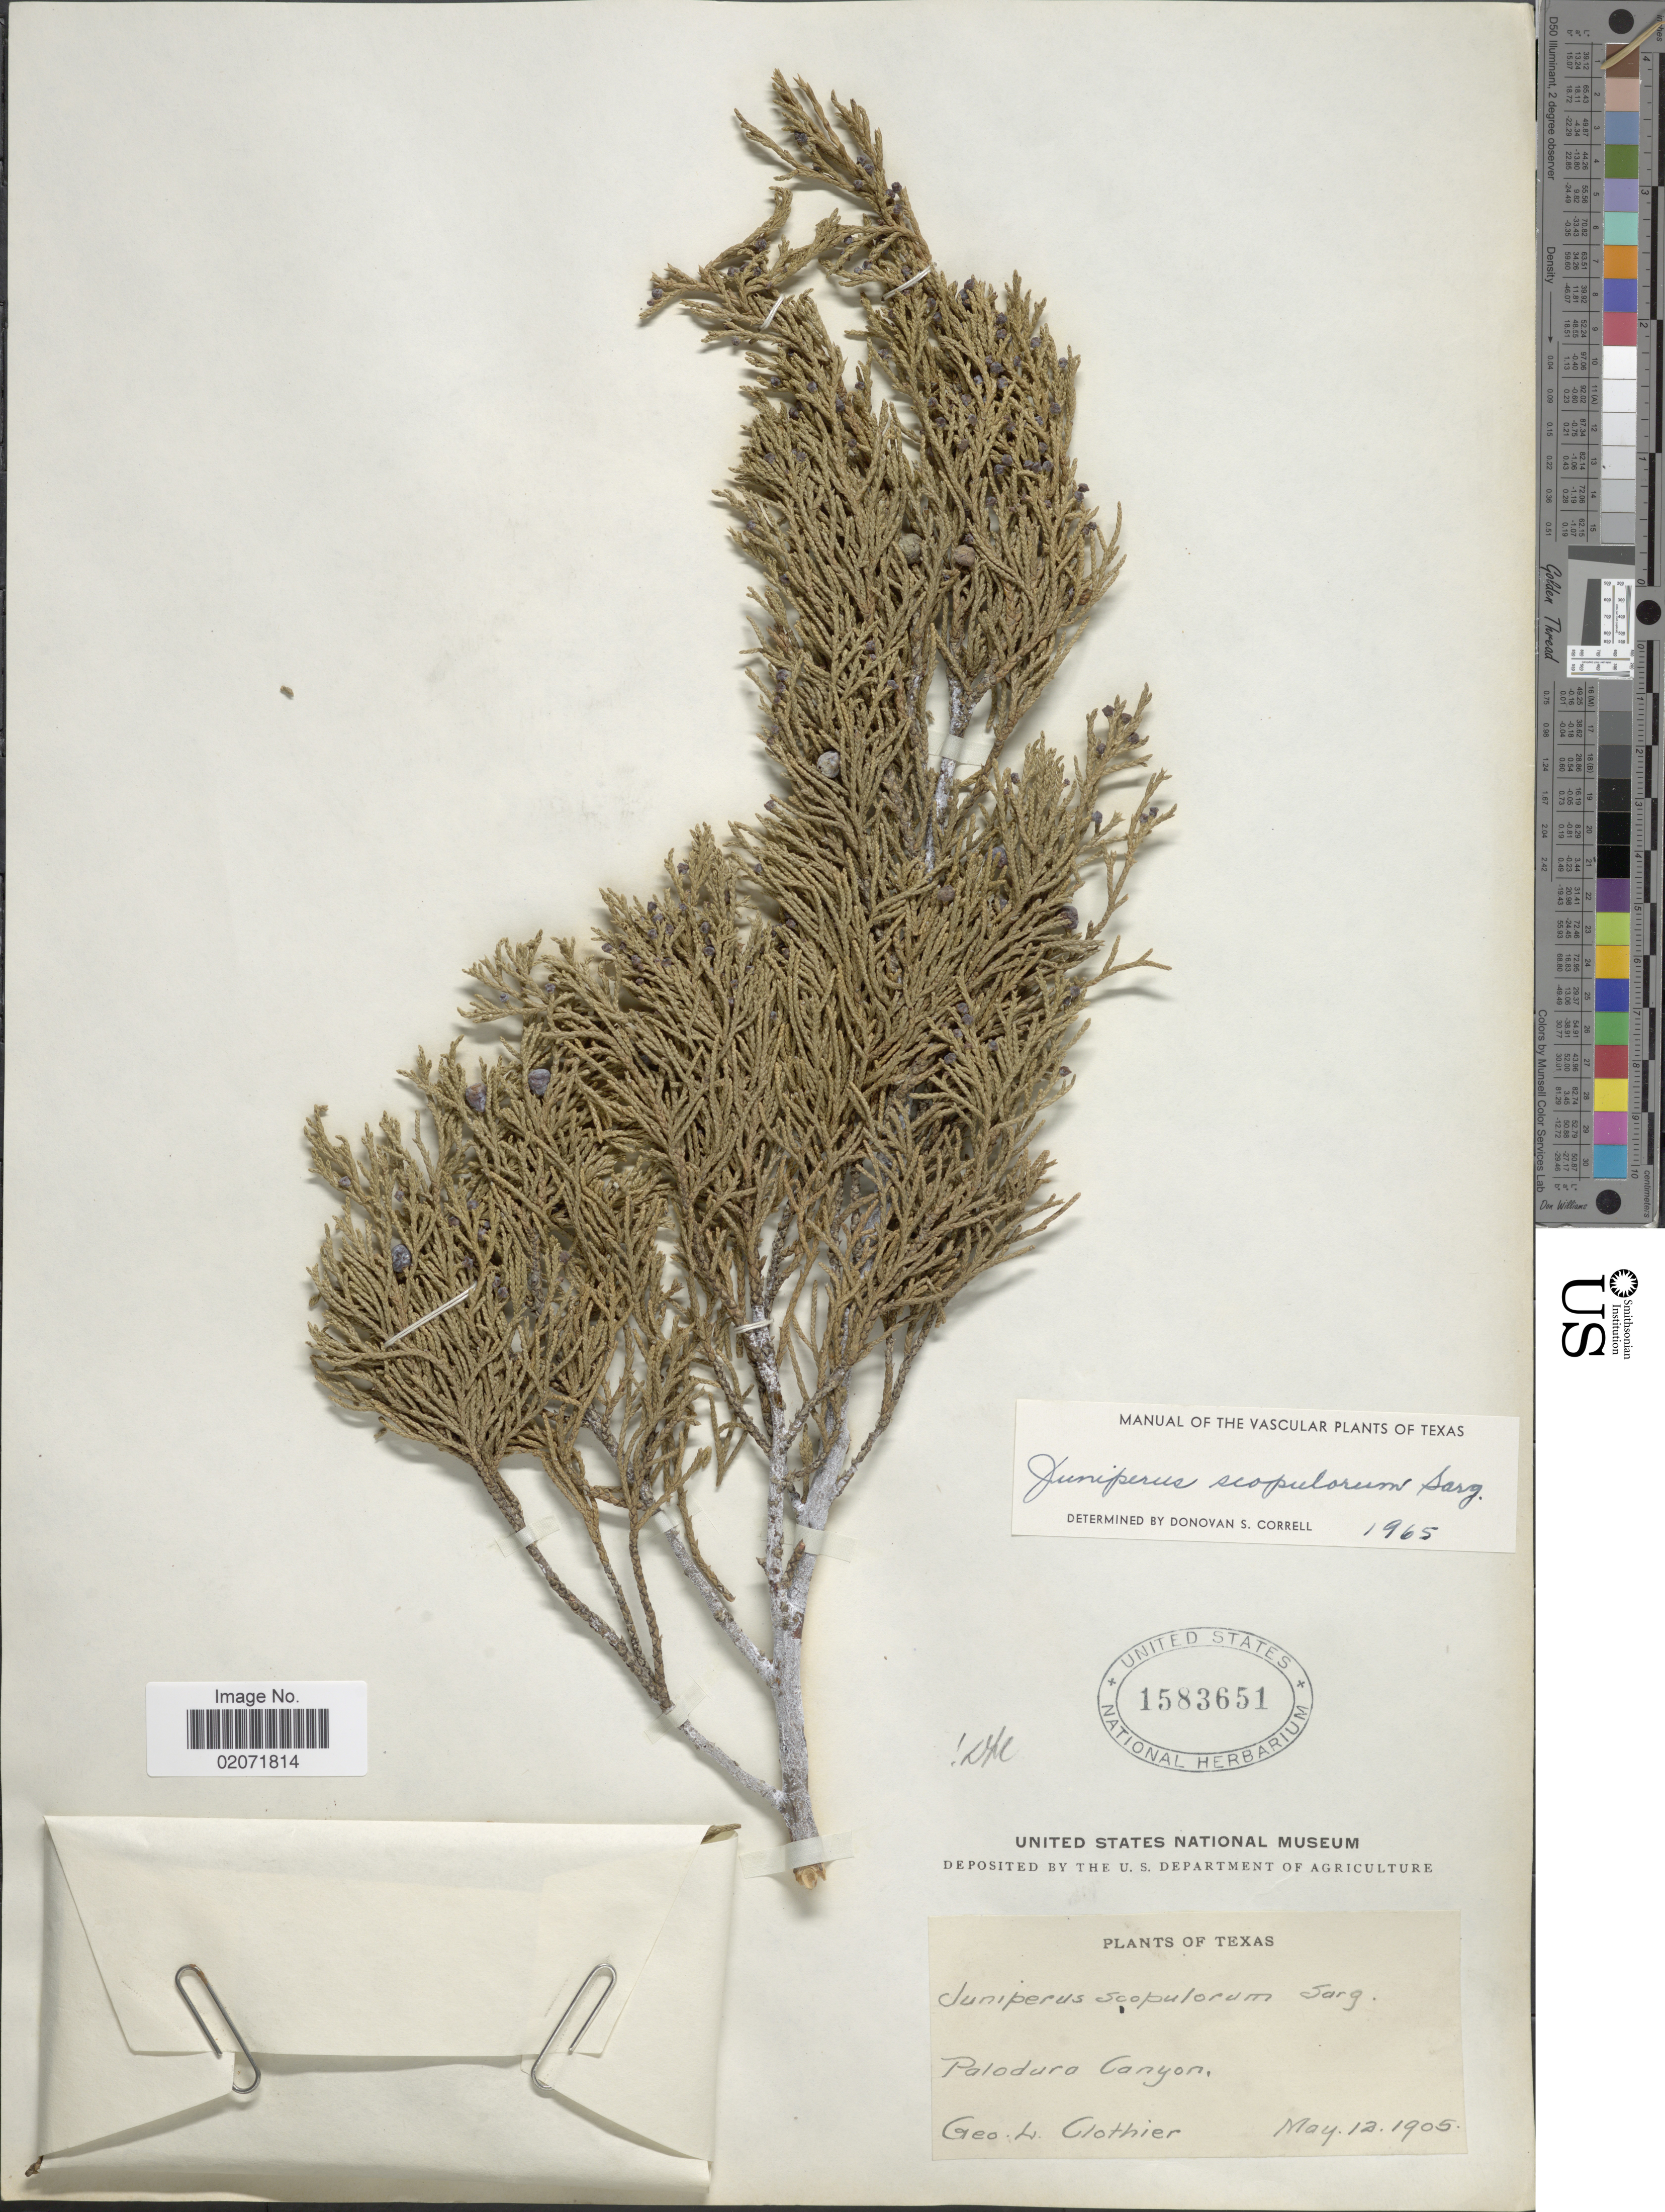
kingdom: Plantae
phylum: Tracheophyta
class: Pinopsida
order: Pinales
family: Cupressaceae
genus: Juniperus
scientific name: Juniperus scopulorum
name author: Sarg.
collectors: G. Clothier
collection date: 1905-05-12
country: United States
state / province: Texas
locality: Palodura Canyon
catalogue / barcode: US 1583651